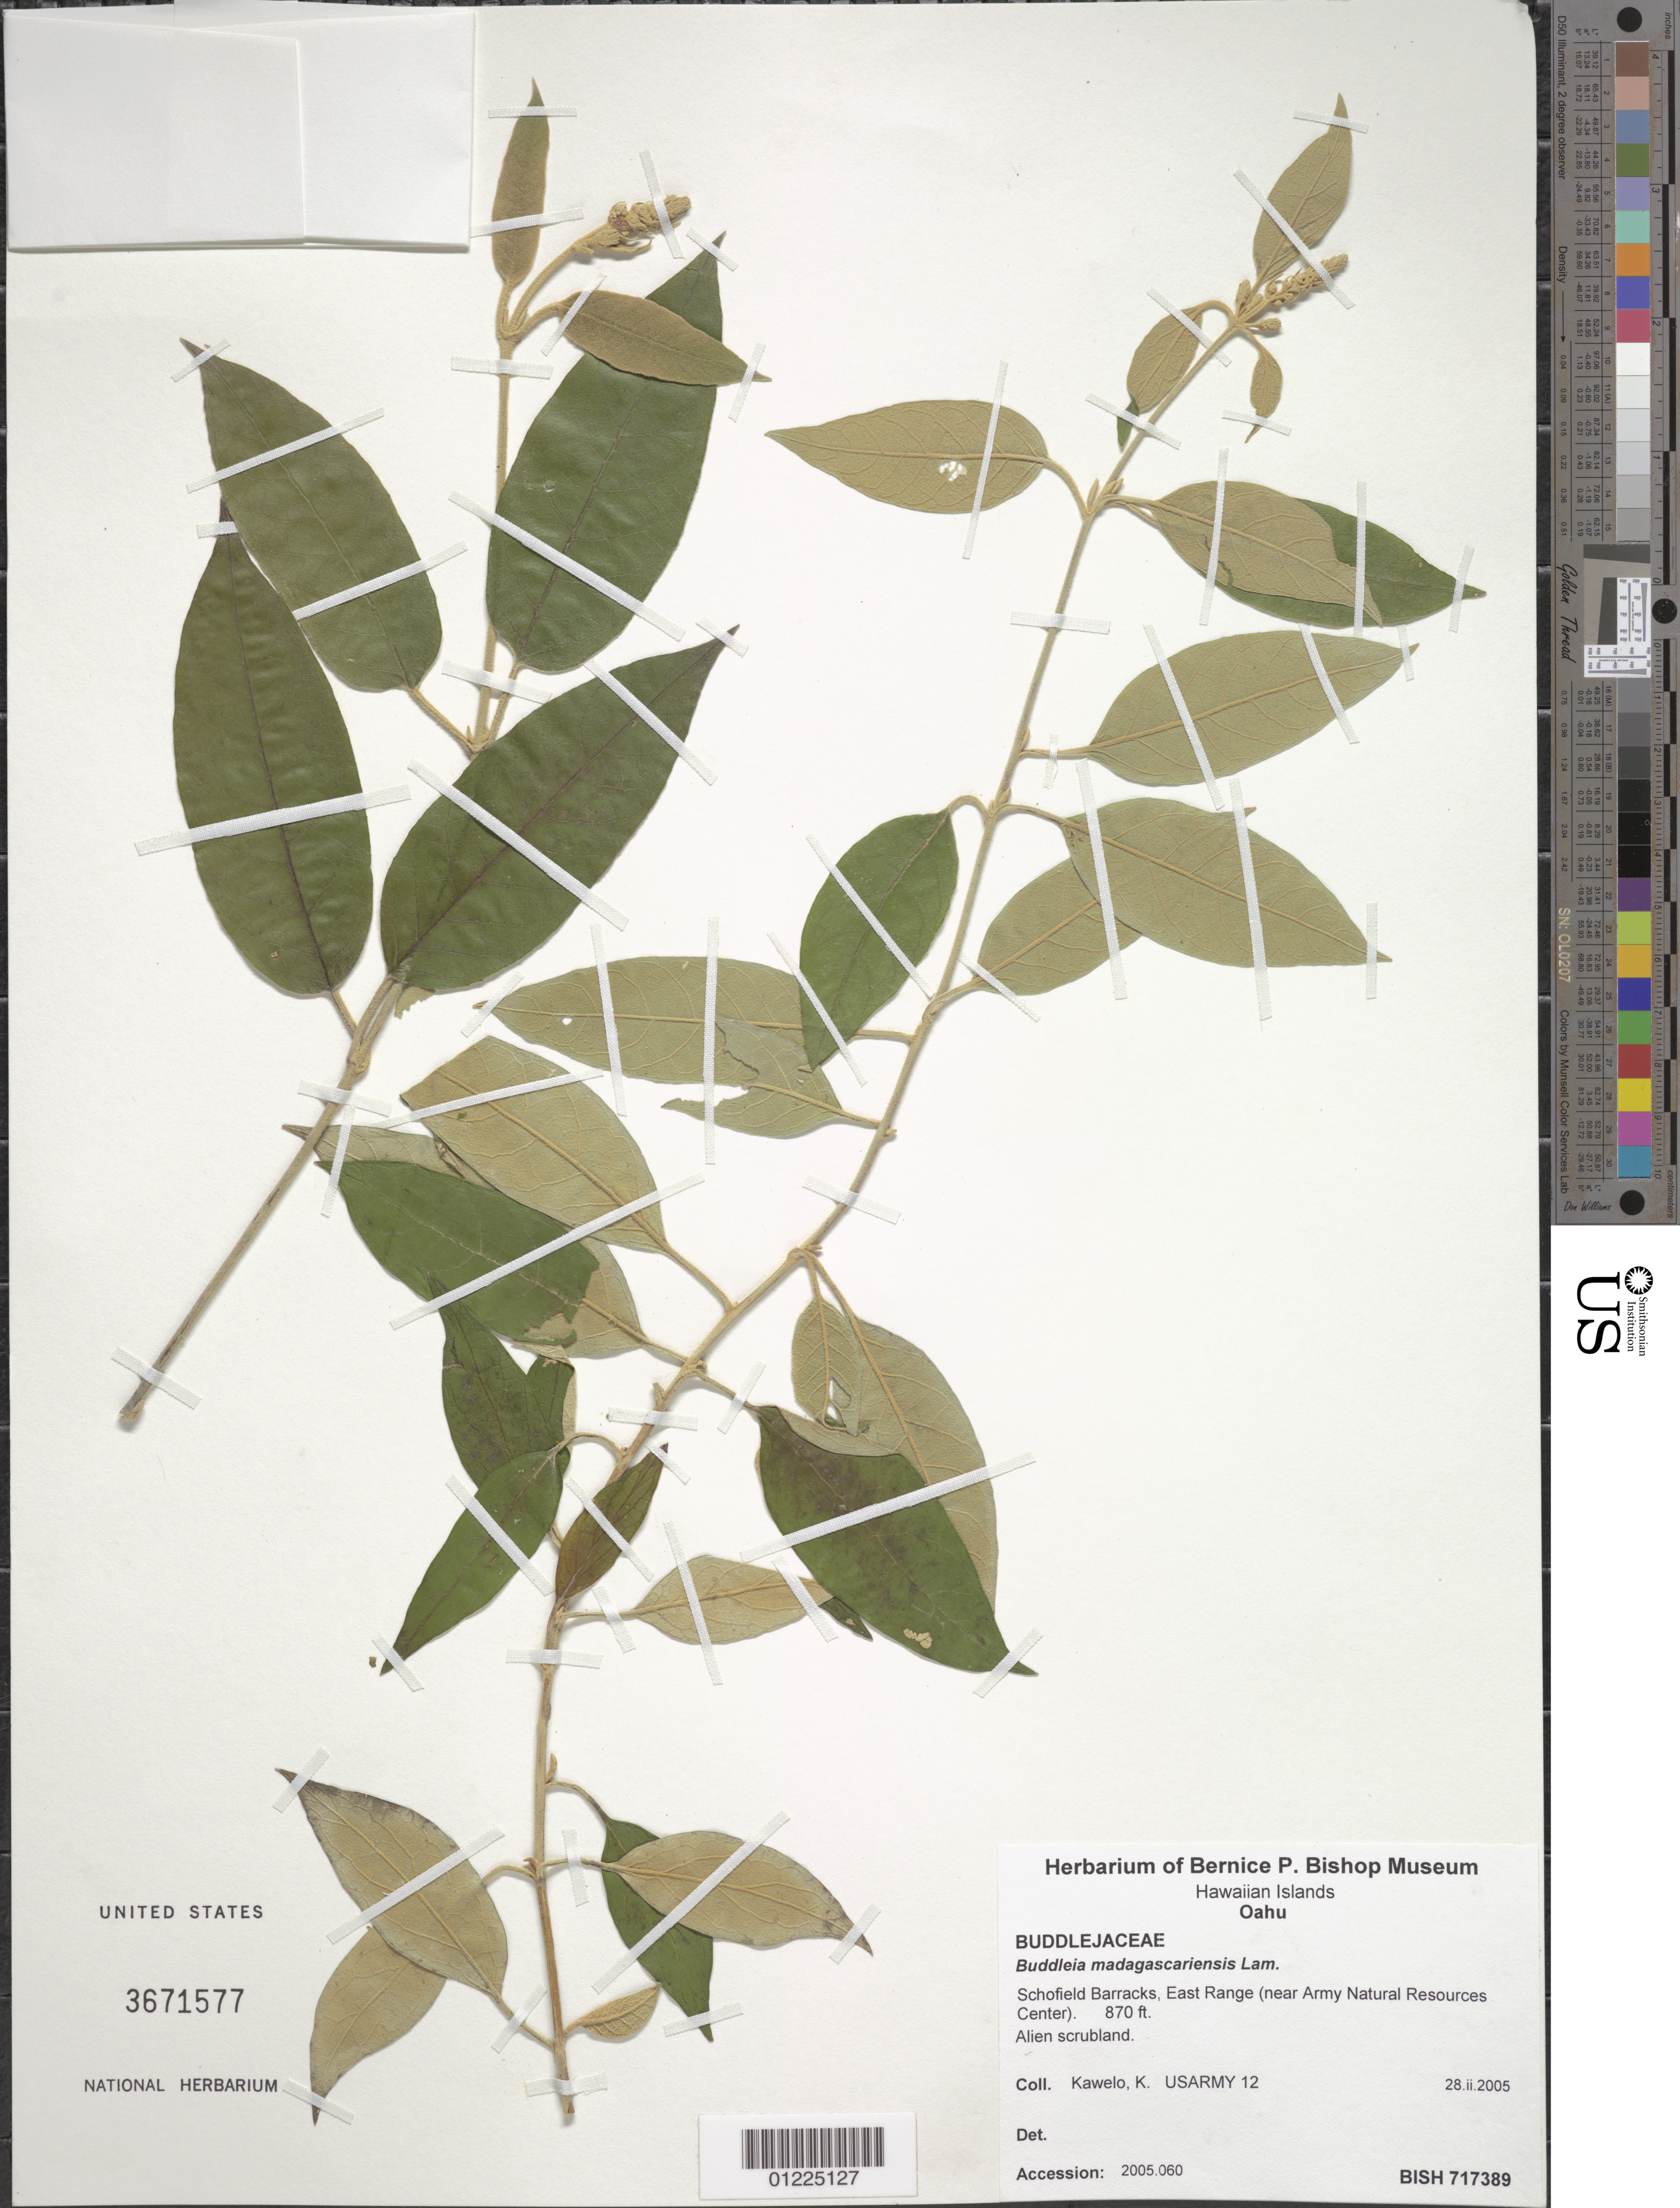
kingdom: Plantae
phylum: Tracheophyta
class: Magnoliopsida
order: Lamiales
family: Scrophulariaceae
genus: Buddleja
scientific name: Buddleja madagascariensis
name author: Lam.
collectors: K. Kawelo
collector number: USARMY 12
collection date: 2005-02-28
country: United States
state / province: Hawaii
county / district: Honolulu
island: Oahu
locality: East range, near Army Natural Resources Center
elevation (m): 265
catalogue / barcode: US 367157